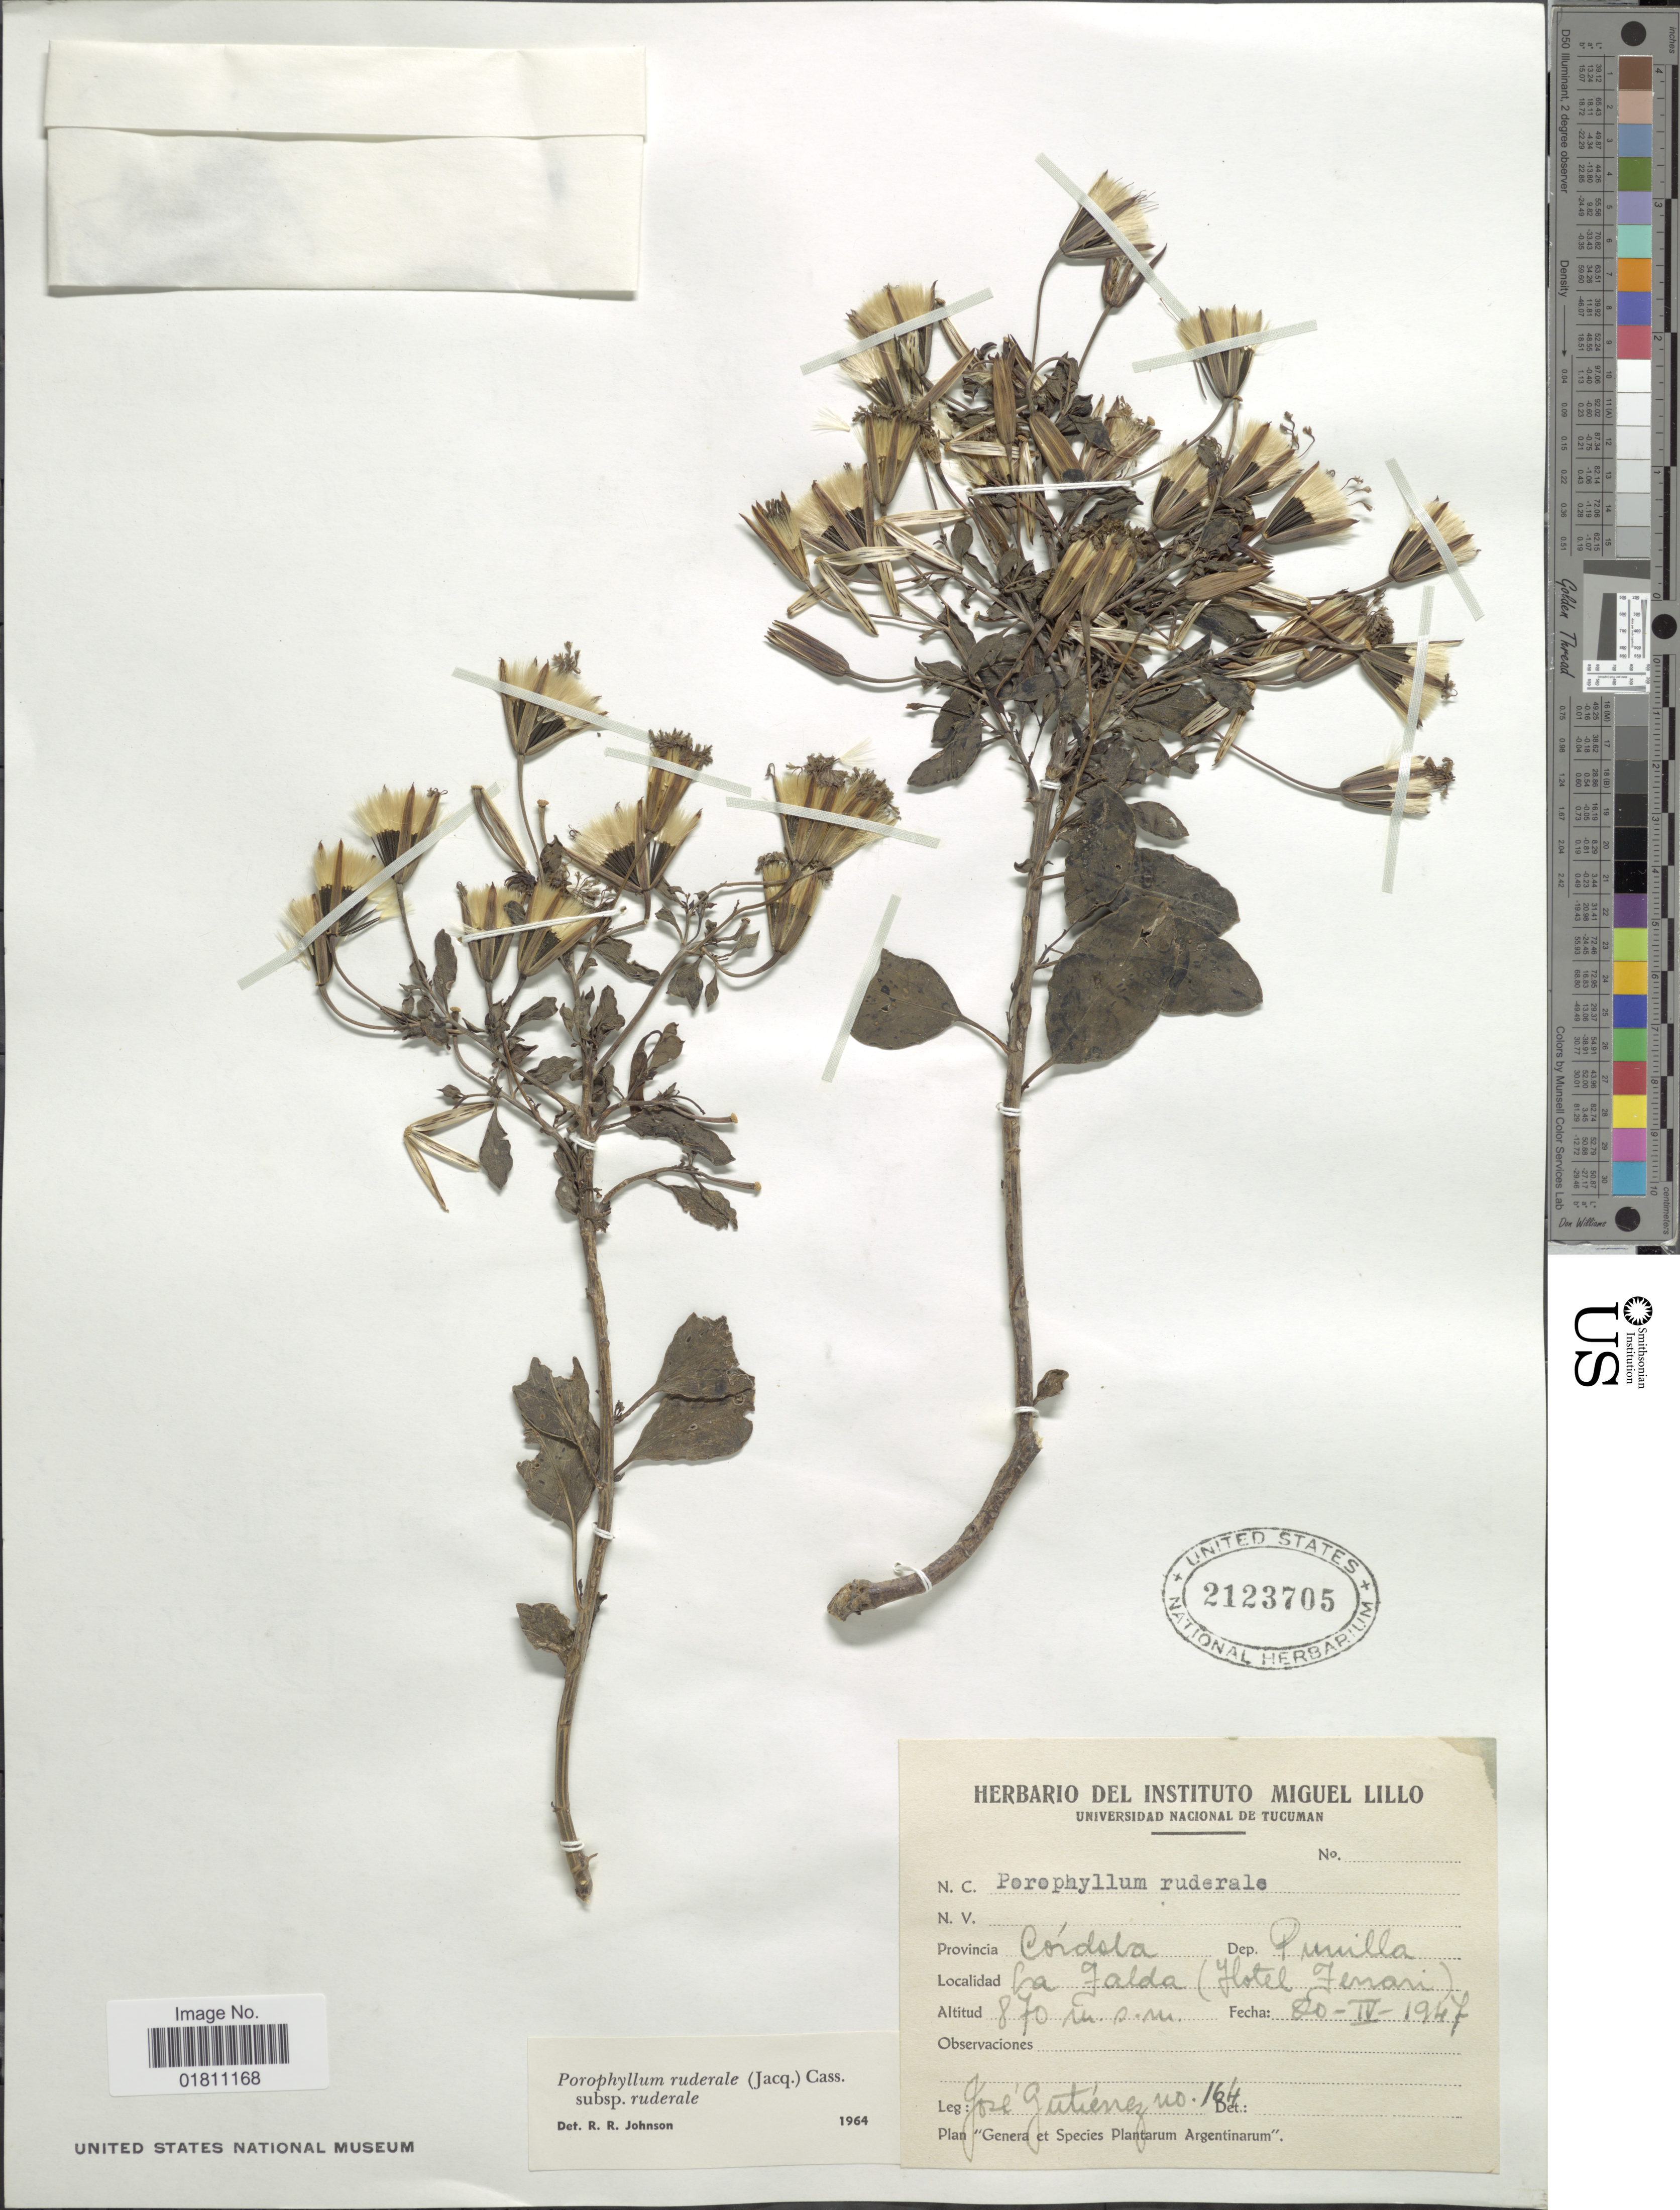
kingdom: Plantae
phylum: Tracheophyta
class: Magnoliopsida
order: Asterales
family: Asteraceae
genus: Porophyllum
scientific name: Porophyllum ruderale subsp. ruderale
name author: (Jacq.) Cass.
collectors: J. Gutiérrez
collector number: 164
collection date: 1947-04-20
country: Argentina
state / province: Cordoba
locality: Dep. Pumilla. La Falda (Hotel Tenani)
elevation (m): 870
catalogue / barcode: US 2123705